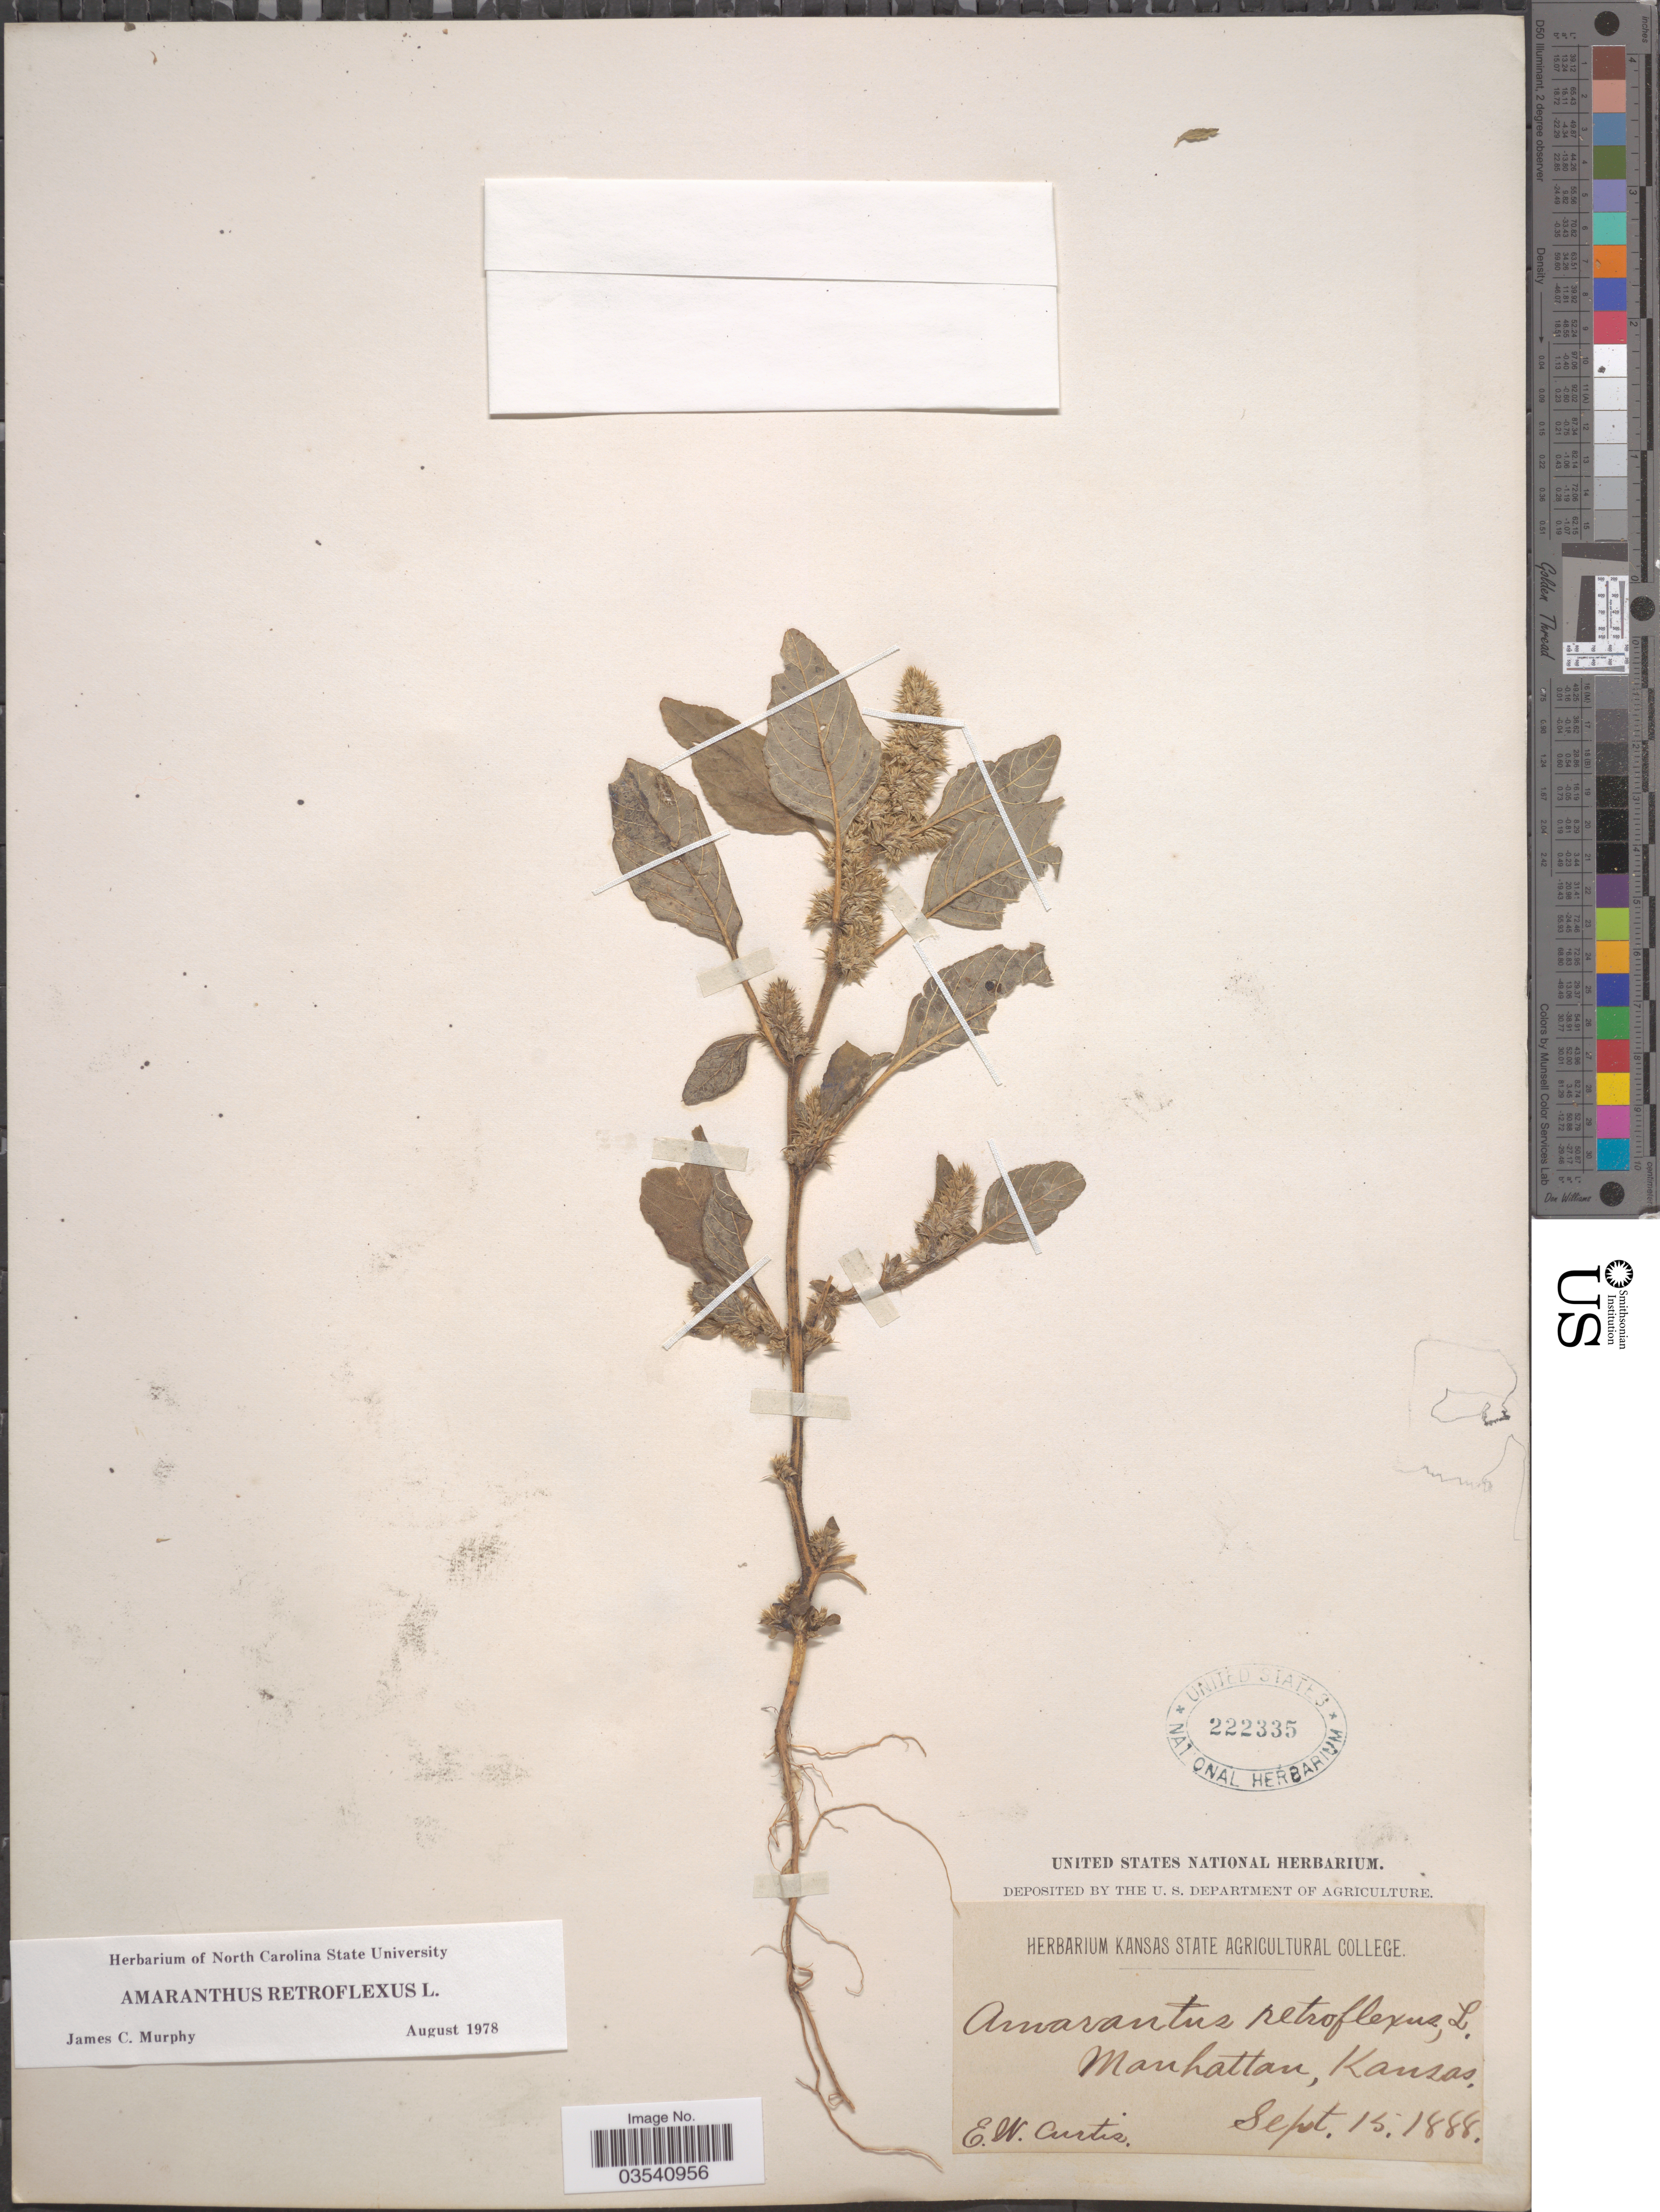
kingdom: Plantae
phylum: Tracheophyta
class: Magnoliopsida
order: Caryophyllales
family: Amaranthaceae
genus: Amaranthus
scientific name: Amaranthus retroflexus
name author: L.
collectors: E. Curtis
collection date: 1888-09-15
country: United States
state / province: Kansas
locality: Manhattan.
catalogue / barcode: US 222335